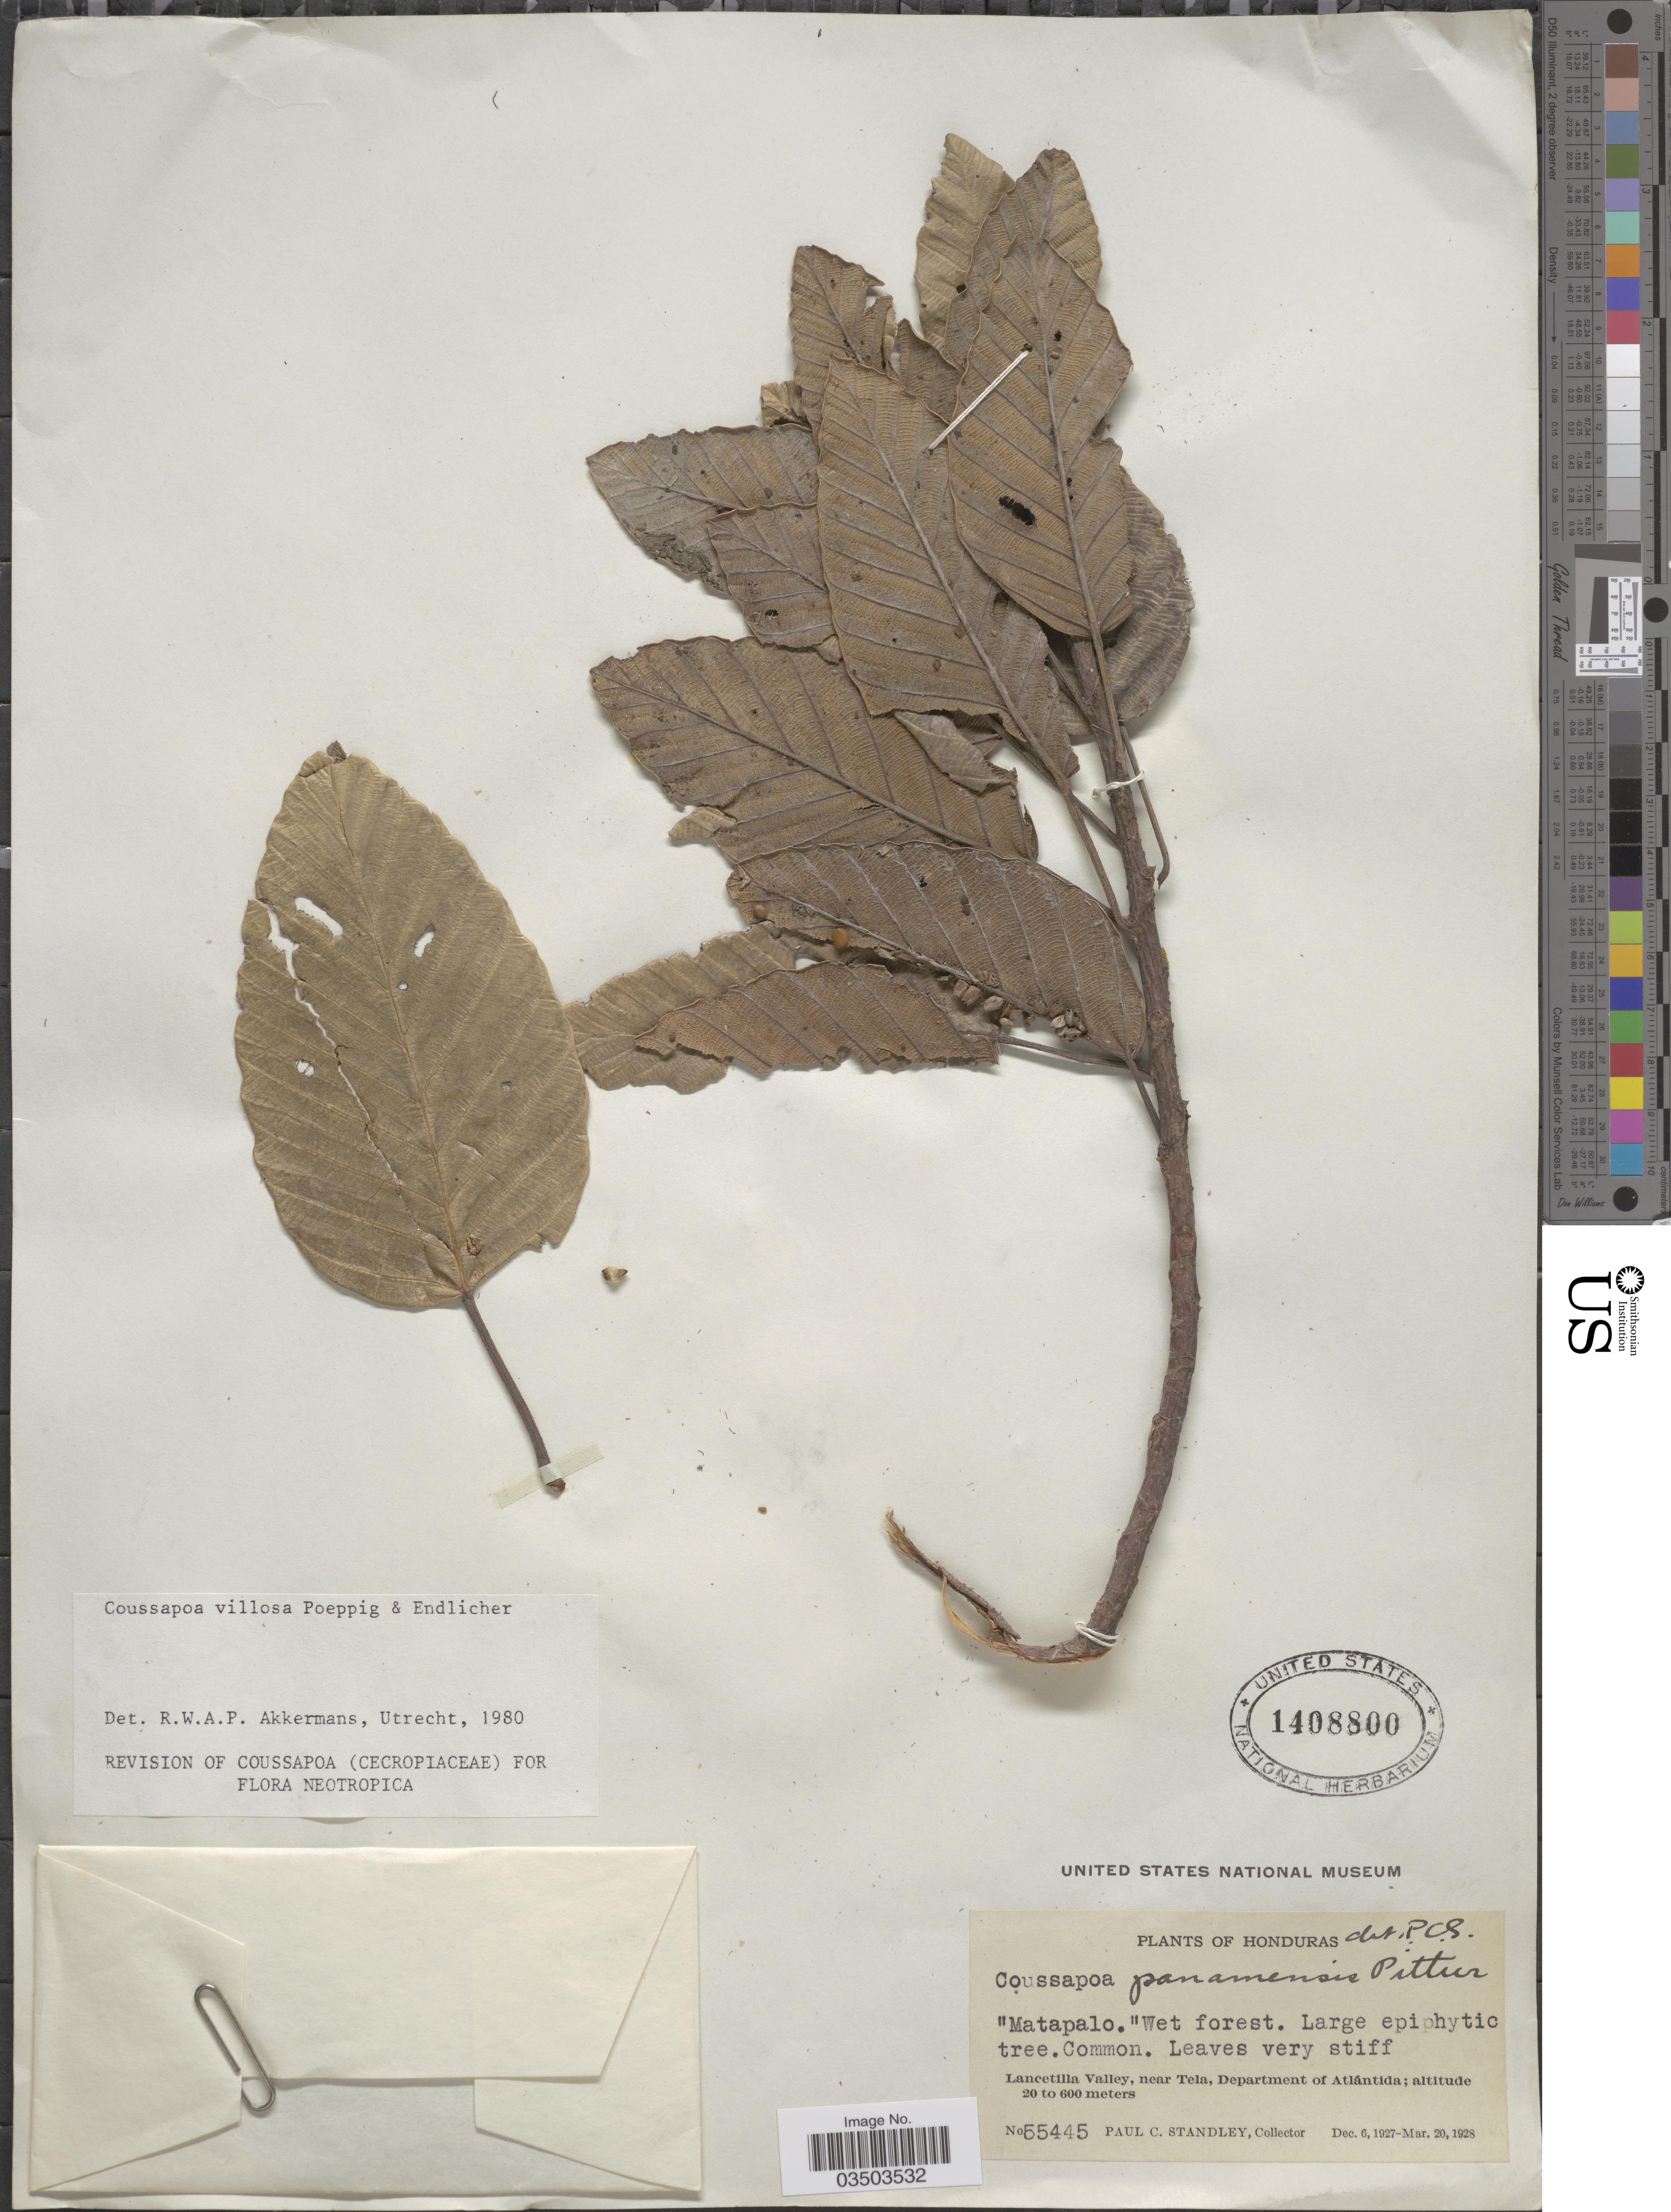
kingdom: Plantae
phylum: Tracheophyta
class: Magnoliopsida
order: Rosales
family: Urticaceae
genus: Coussapoa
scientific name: Coussapoa villosa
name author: Poepp. & Endl.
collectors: P. C. Standley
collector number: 55445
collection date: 1927-12-06/1928-03-20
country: Honduras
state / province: Atlantida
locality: Lancetilla Valley, near Tela, Department of Atlántida.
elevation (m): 20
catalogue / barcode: US 1408800